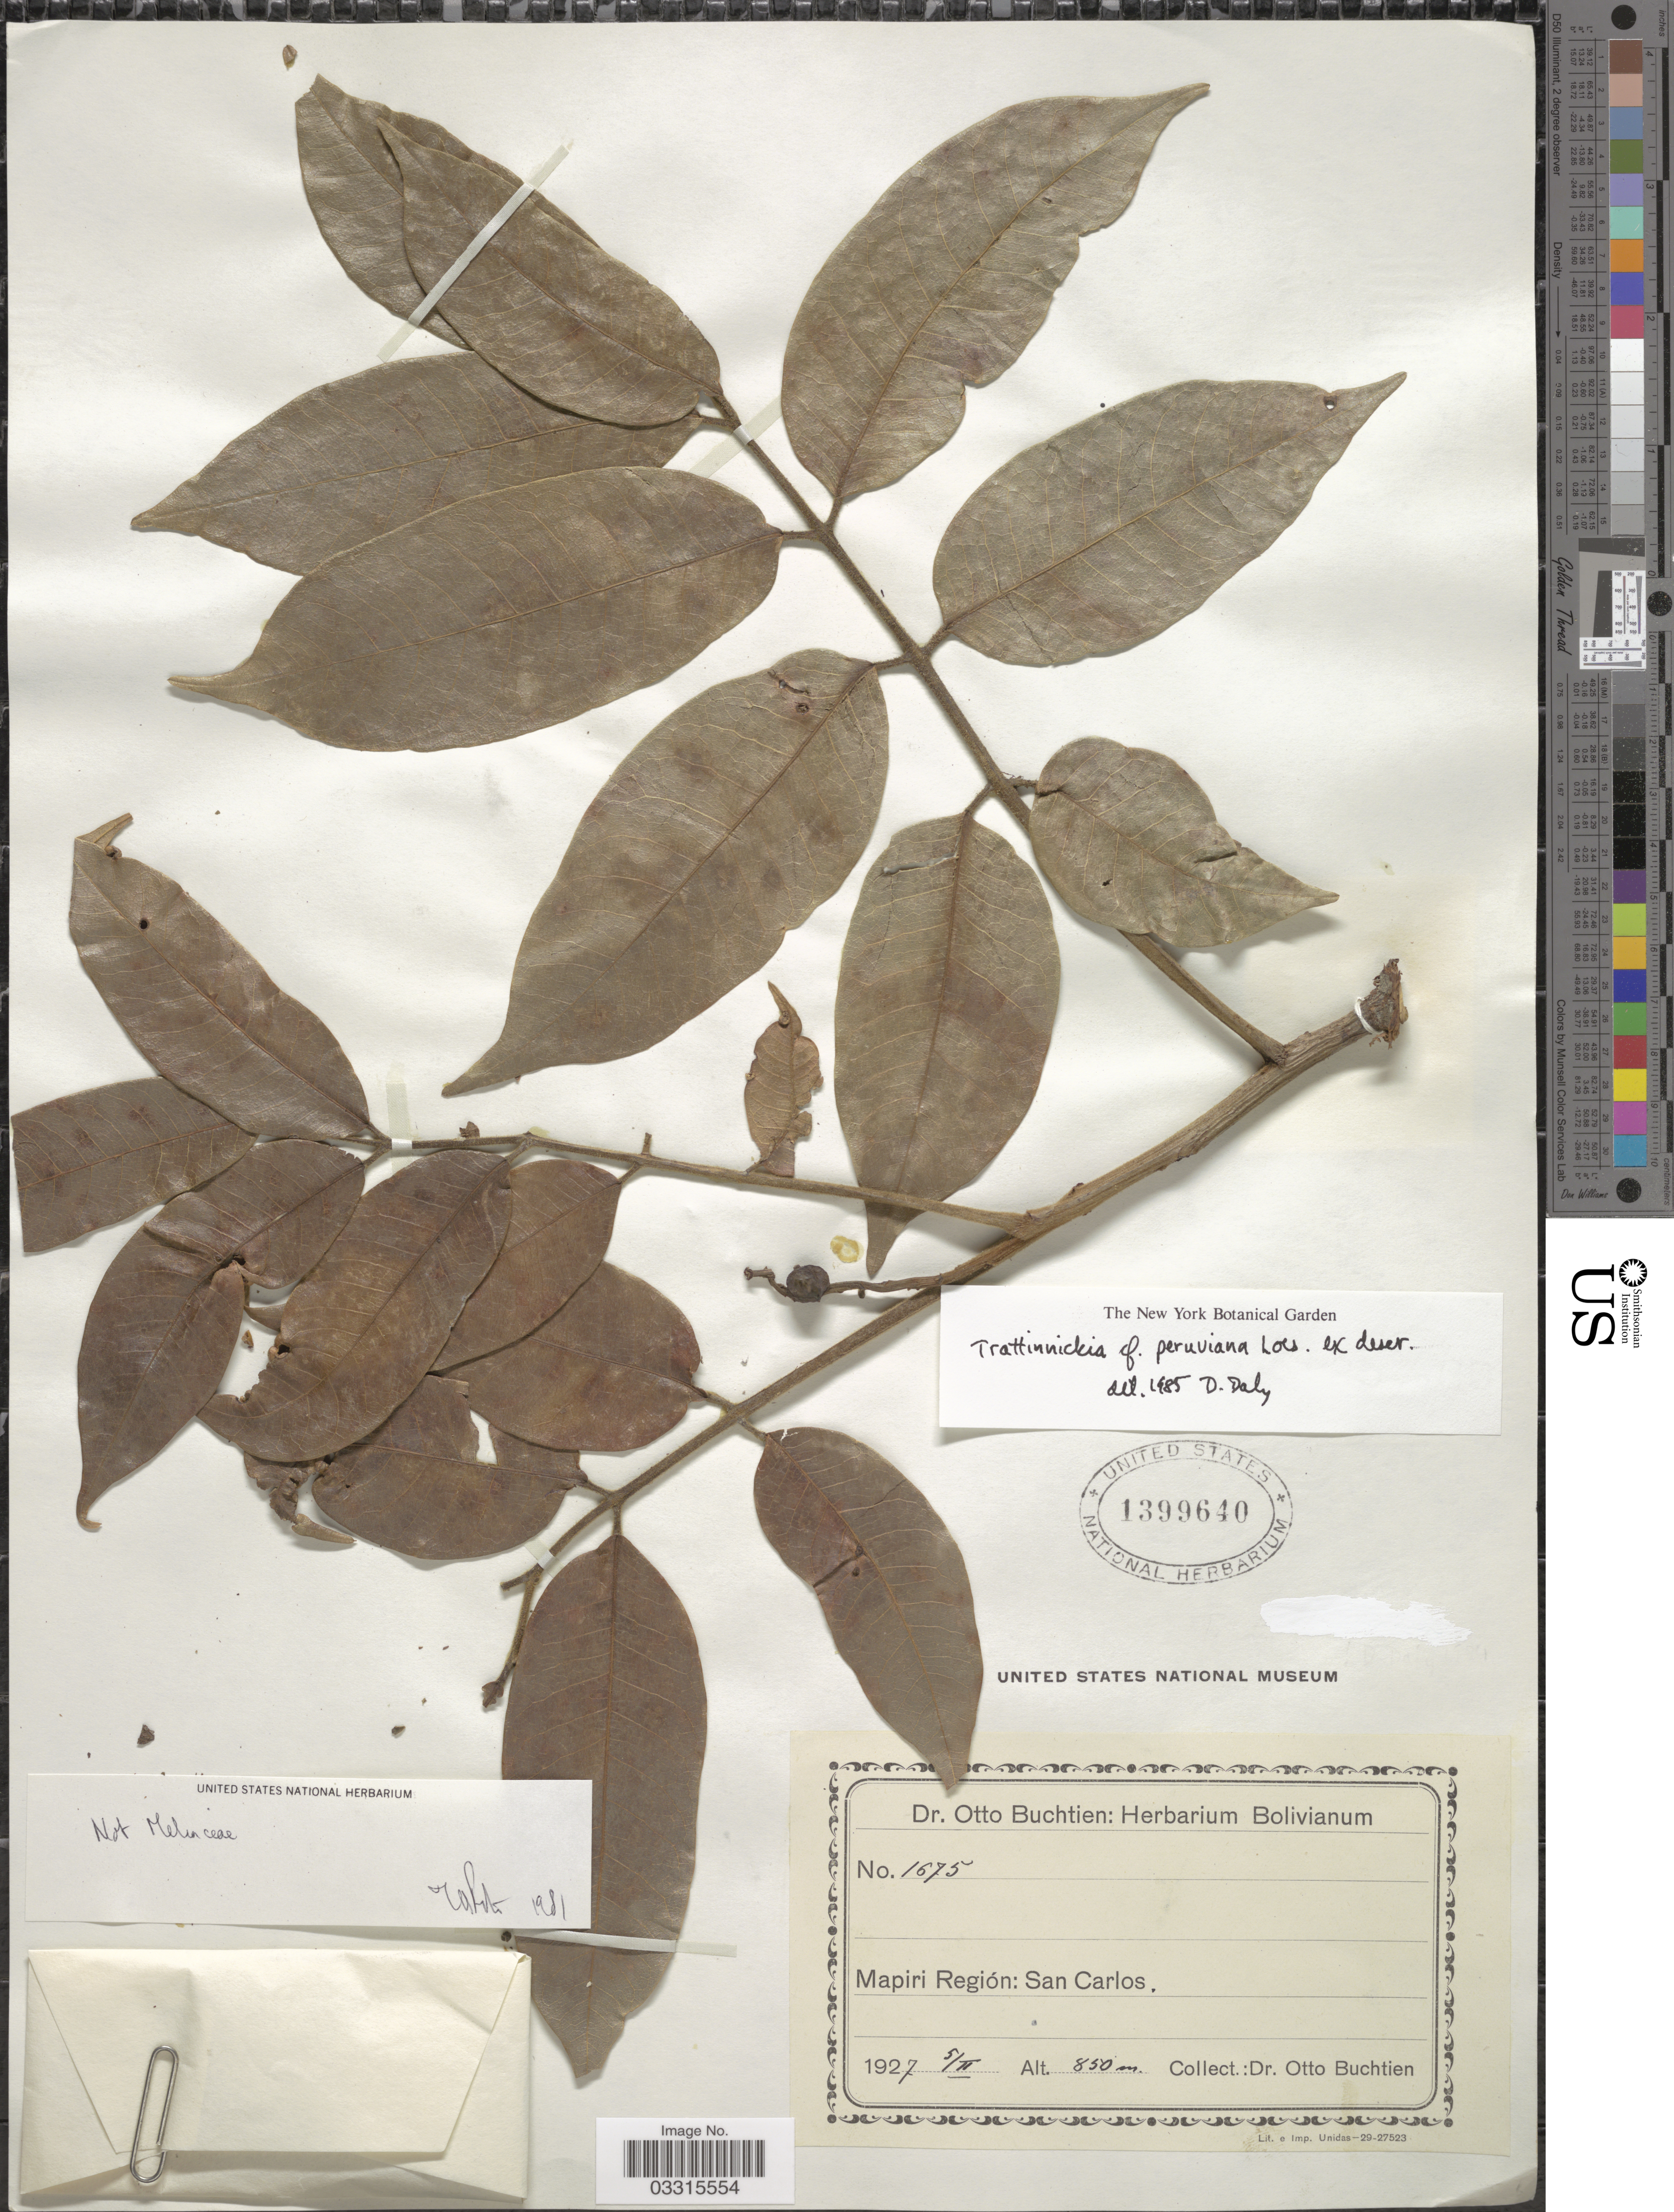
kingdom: Plantae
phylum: Tracheophyta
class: Magnoliopsida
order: Sapindales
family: Burseraceae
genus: Trattinnickia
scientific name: Trattinnickia laxiflora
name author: Swart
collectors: O. Buchtien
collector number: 1675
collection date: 1927-02-05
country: Bolivia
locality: Mapiri Región: San Carlos.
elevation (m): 850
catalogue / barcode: US 1399640